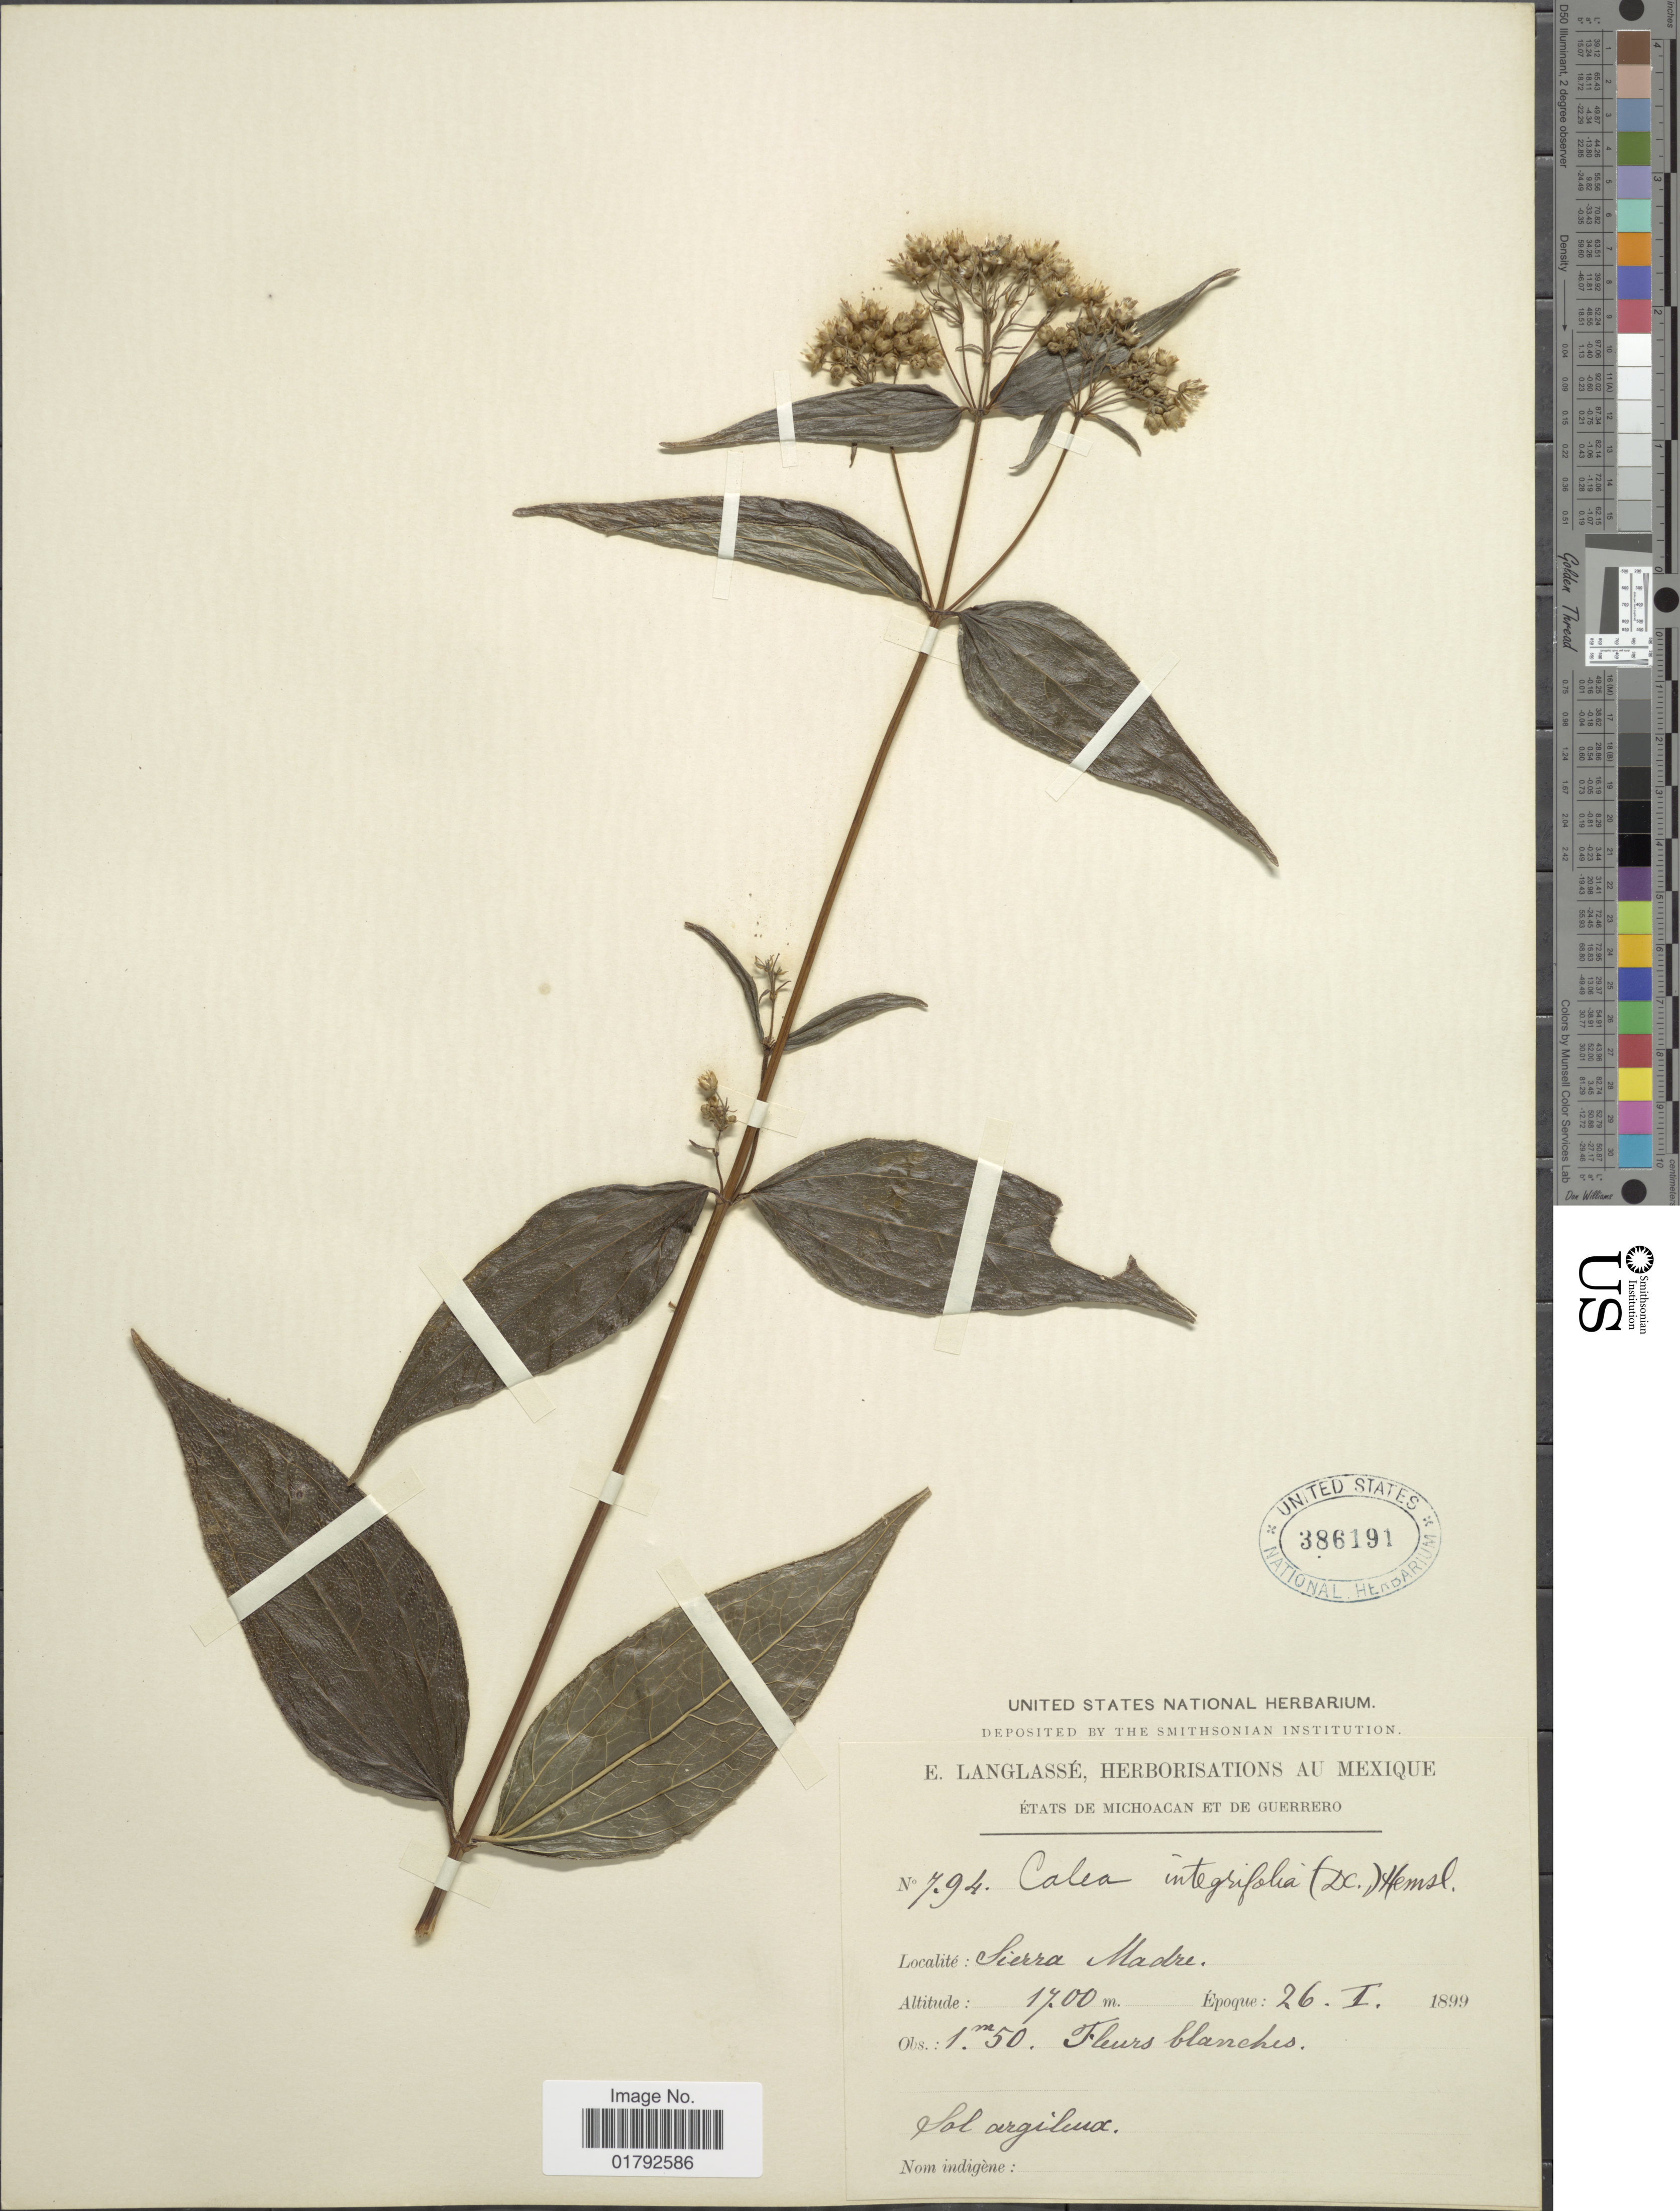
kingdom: Plantae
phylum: Tracheophyta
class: Magnoliopsida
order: Asterales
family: Asteraceae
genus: Alloispermum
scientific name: Alloispermum integrifolium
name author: (DC.) H. Rob.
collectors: E. Langlassé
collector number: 794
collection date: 1899-01-26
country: Mexico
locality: Etats de Michoacan et de Guerrero, Sierra Madre.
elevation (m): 1700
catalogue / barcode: US 386191